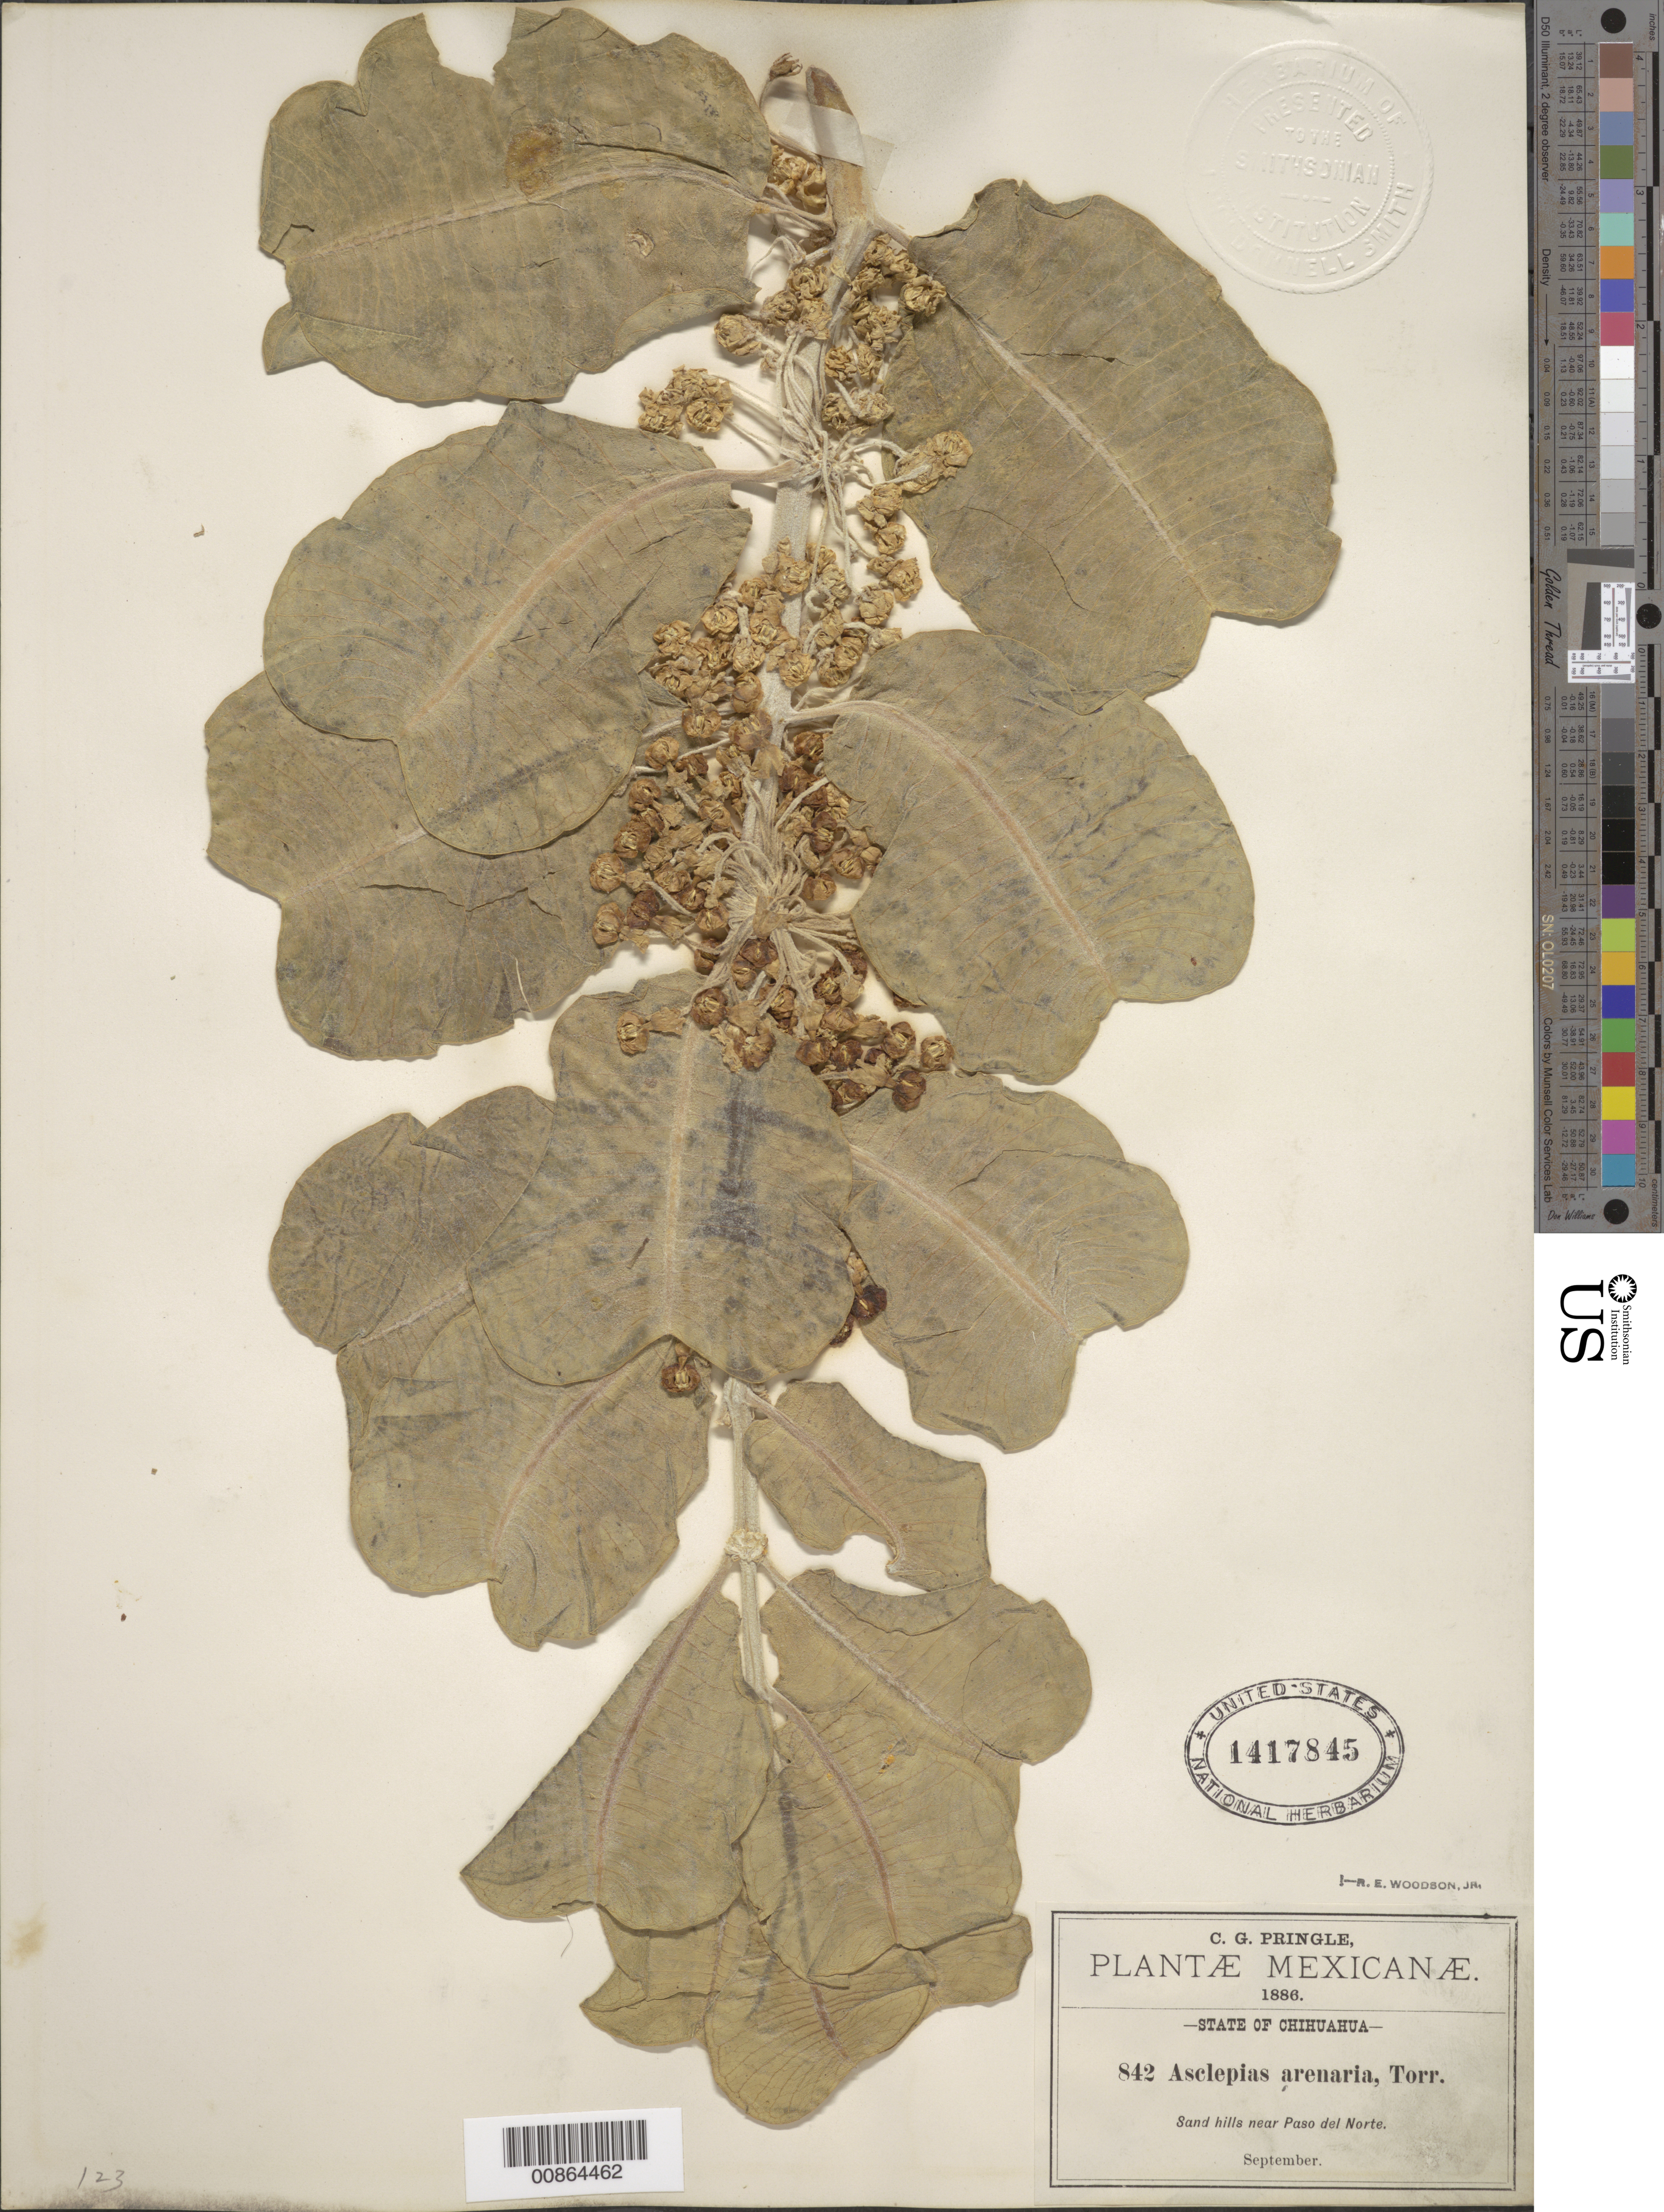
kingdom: Plantae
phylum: Tracheophyta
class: Magnoliopsida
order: Gentianales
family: Apocynaceae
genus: Asclepias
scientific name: Asclepias arenaria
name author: Torr.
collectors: C. G. Pringle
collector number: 842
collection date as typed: Sep 1886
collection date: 1886-09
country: Mexico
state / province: Chihuahua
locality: Near Paso del Norte, Chihuahua.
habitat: Sand hills.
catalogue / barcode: US 1417845